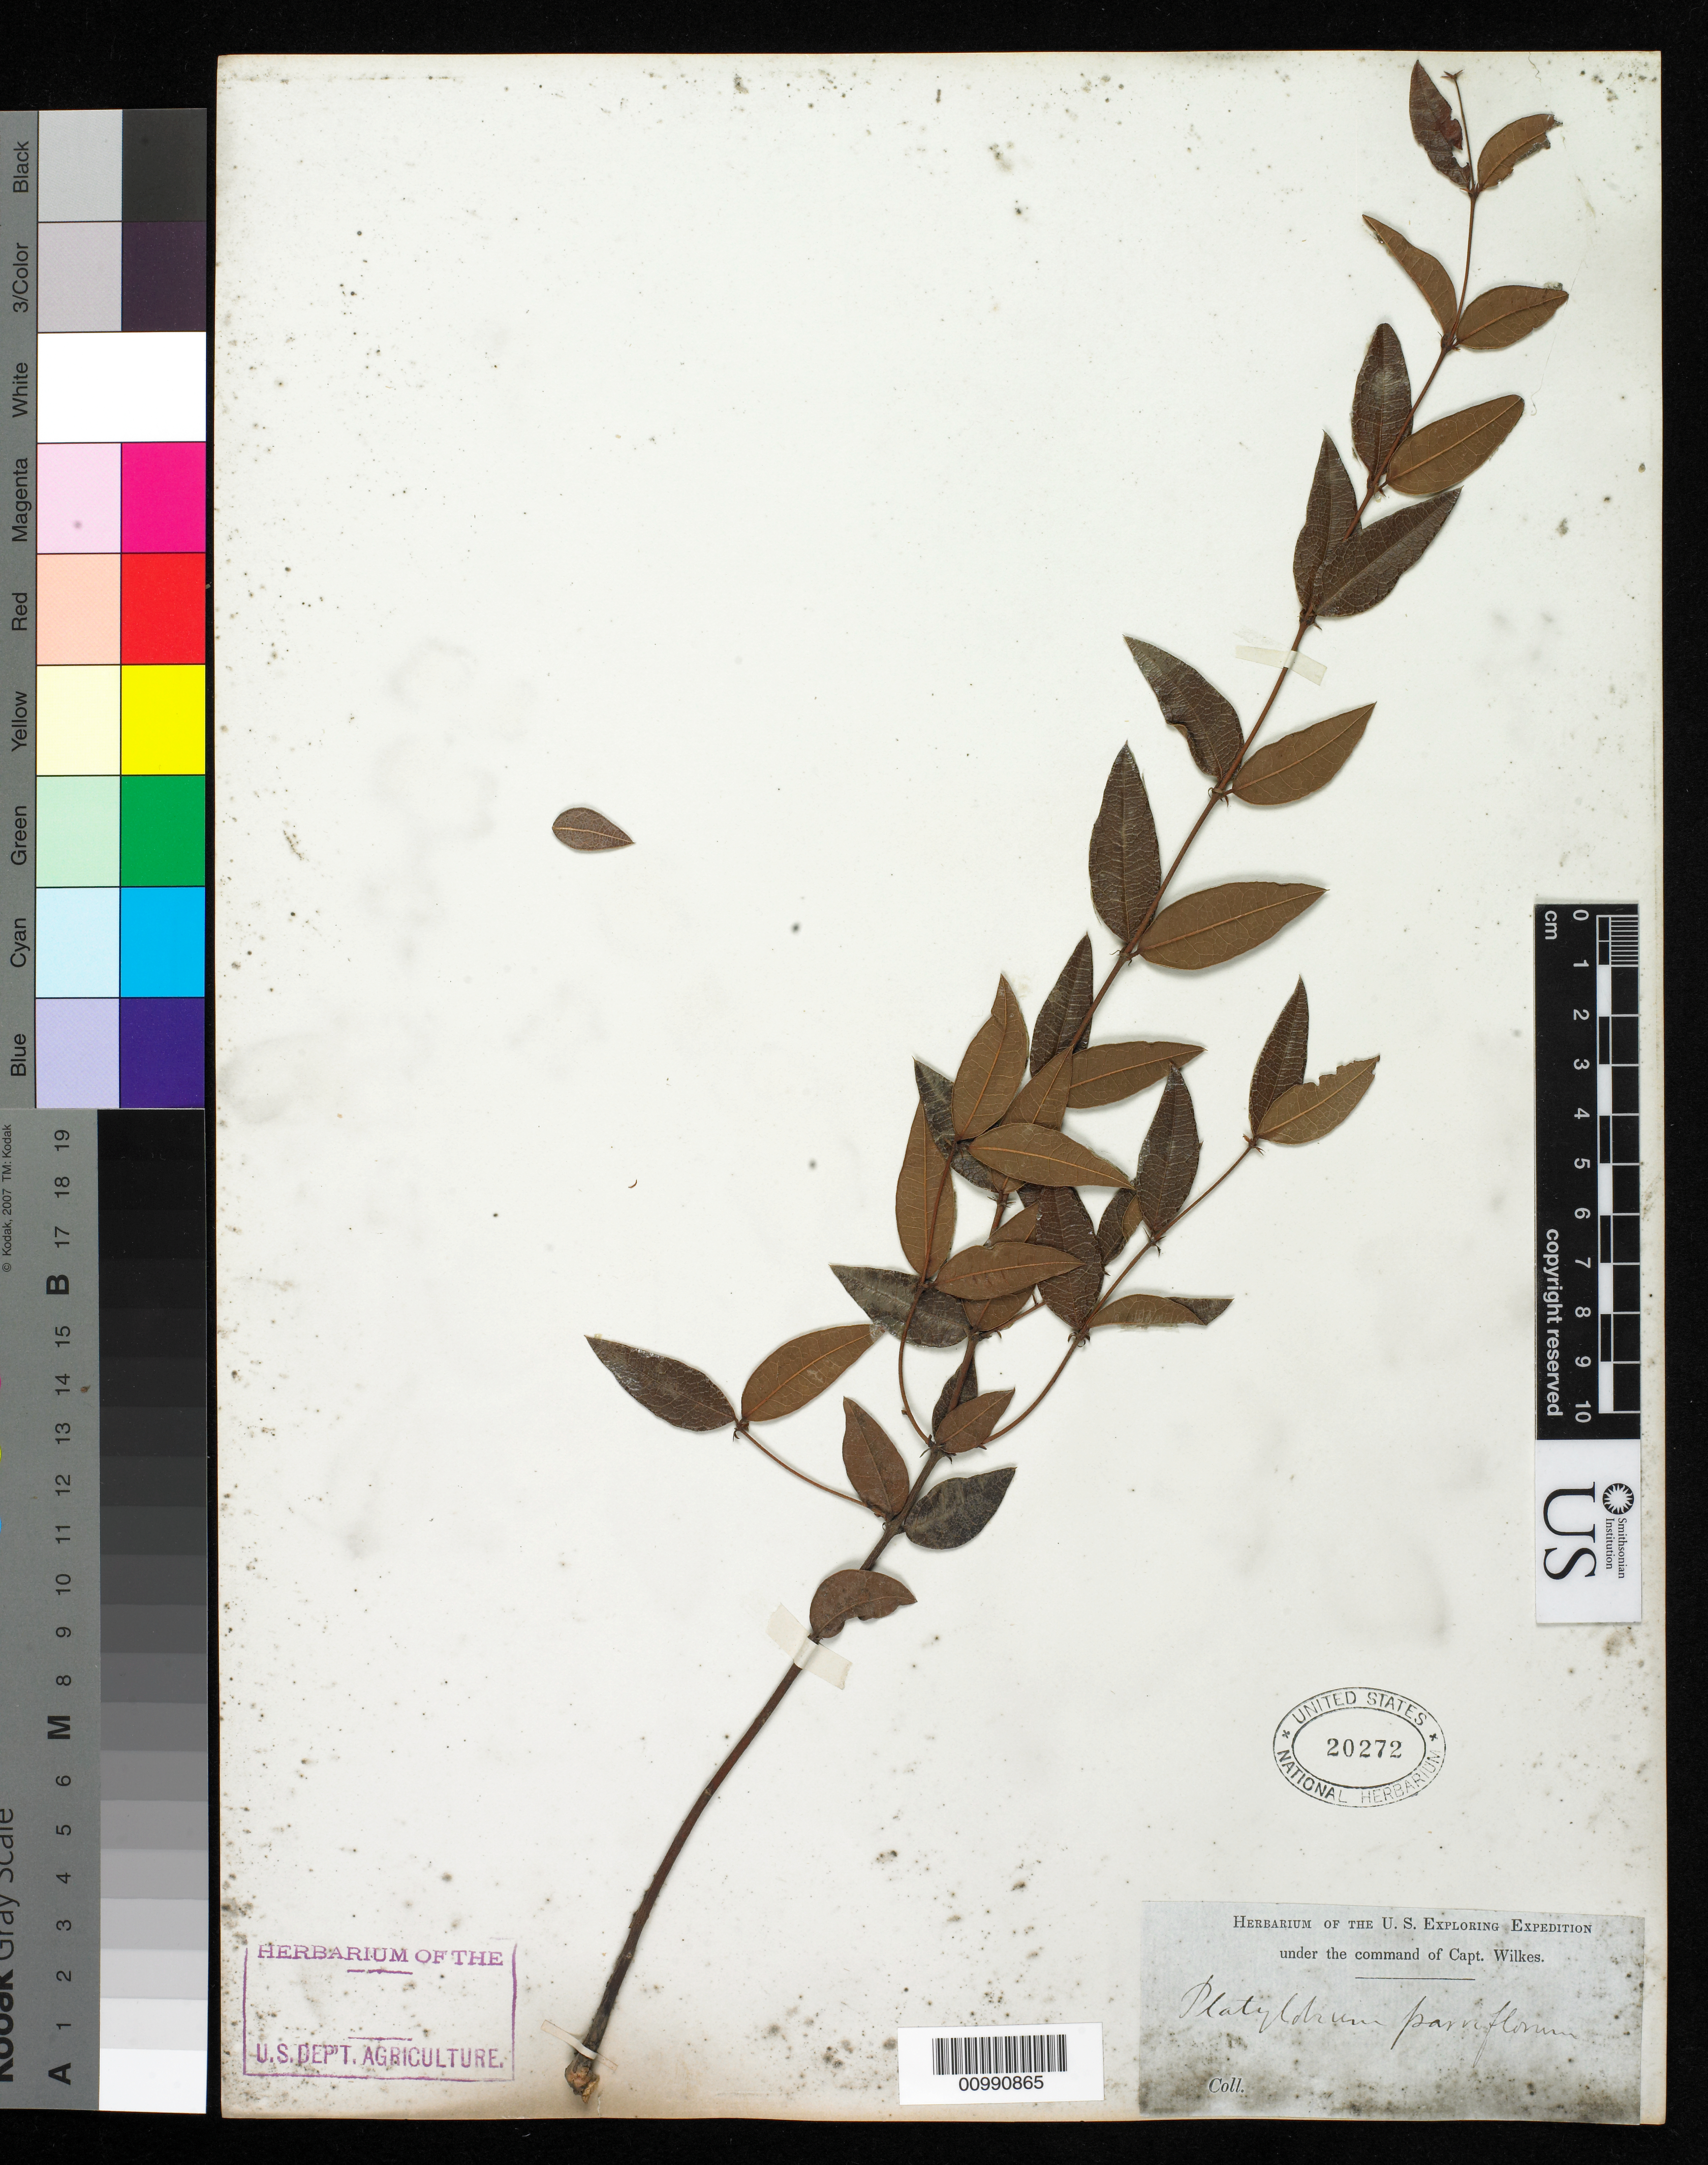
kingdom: Plantae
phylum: Tracheophyta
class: Magnoliopsida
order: Fabales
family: Fabaceae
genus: Platylobium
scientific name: Platylobium formosum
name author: Sm.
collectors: Wilkes Explor. Exped.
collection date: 1838/1842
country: Australia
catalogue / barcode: US 20272